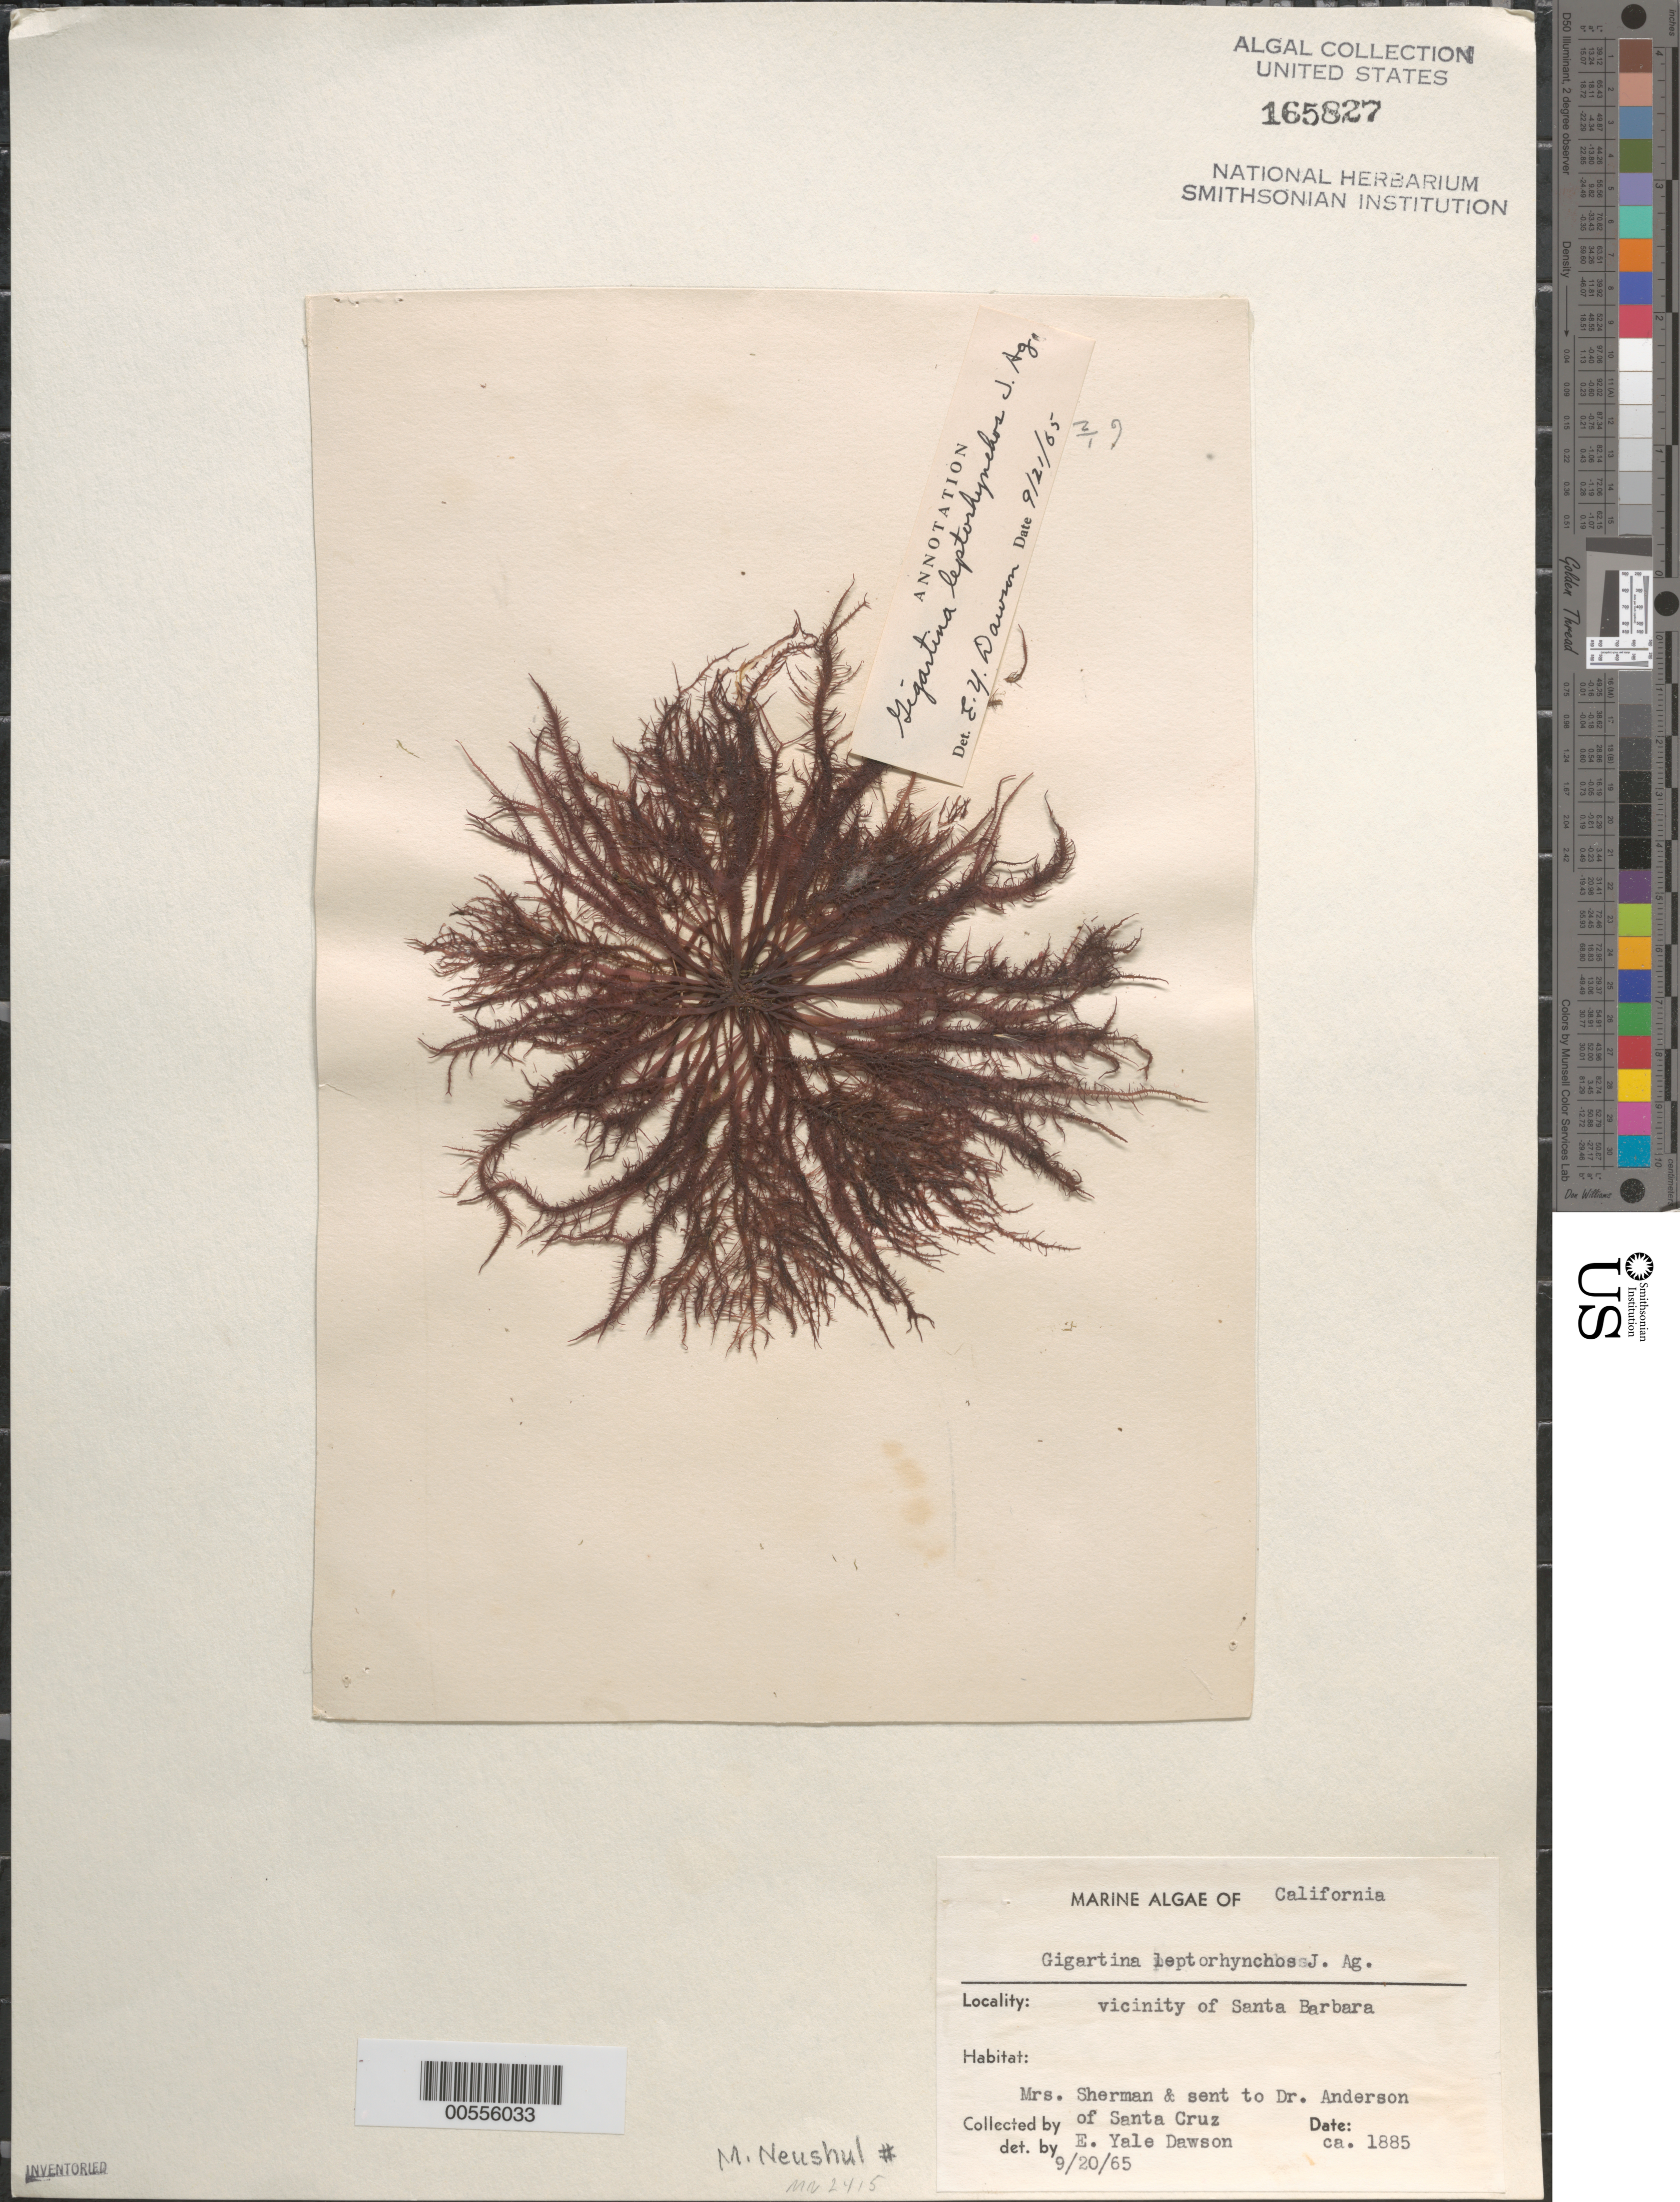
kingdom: Plantae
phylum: Rhodophyta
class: Florideophyceae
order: Gigartinales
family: Gigartinaceae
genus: Mazzaella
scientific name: Mazzaella leptorhynchos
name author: (J. Agardh) Leister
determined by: Algae name updating Project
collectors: M. Sherman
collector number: Neushul 2415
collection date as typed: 1885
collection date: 1885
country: United States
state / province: California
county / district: Santa Barbara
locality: Santa Barbara area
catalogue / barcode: US 165827